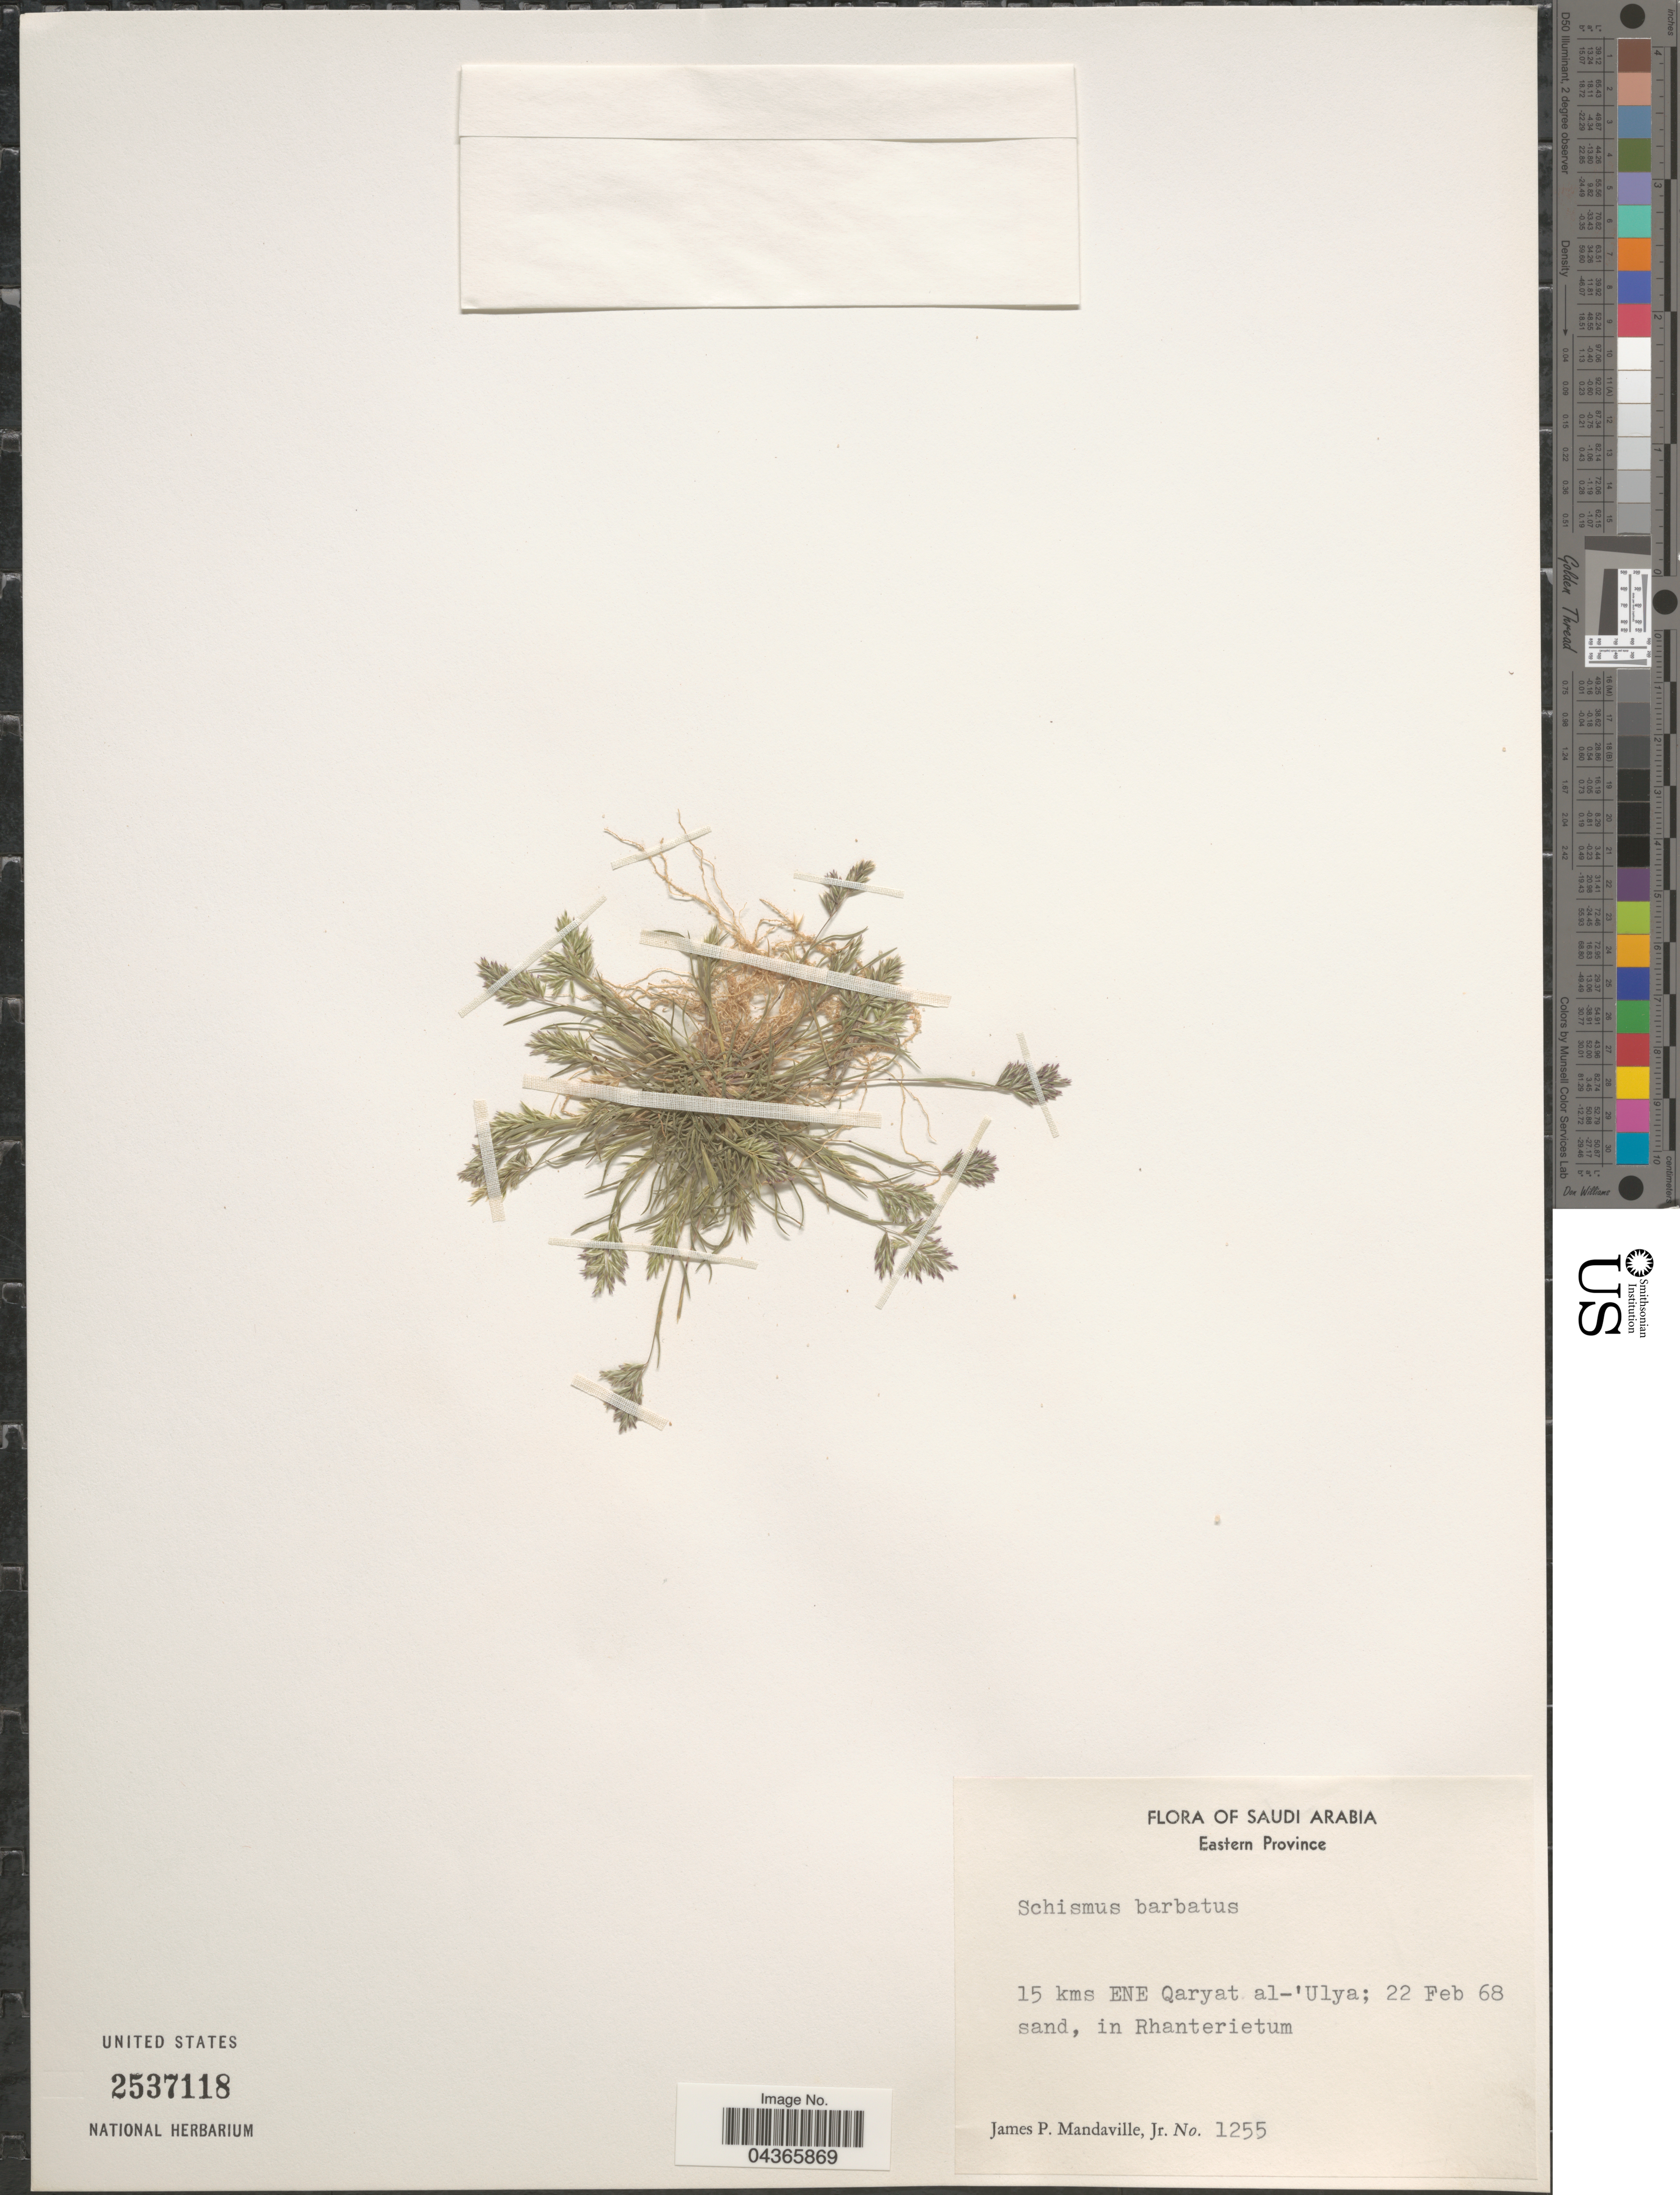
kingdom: Plantae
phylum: Tracheophyta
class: Liliopsida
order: Poales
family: Poaceae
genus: Schismus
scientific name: Schismus barbatus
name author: (L.) Thell.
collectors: J. Mandaville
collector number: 1255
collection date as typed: Transcribed d/m/y: 22/2/68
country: Saudi Arabia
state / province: Ash Sharqiyah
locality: Eastern Province. 15 kms ENE Qaryat al-'Ulya; in Rhanterietum.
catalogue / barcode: US 2537118